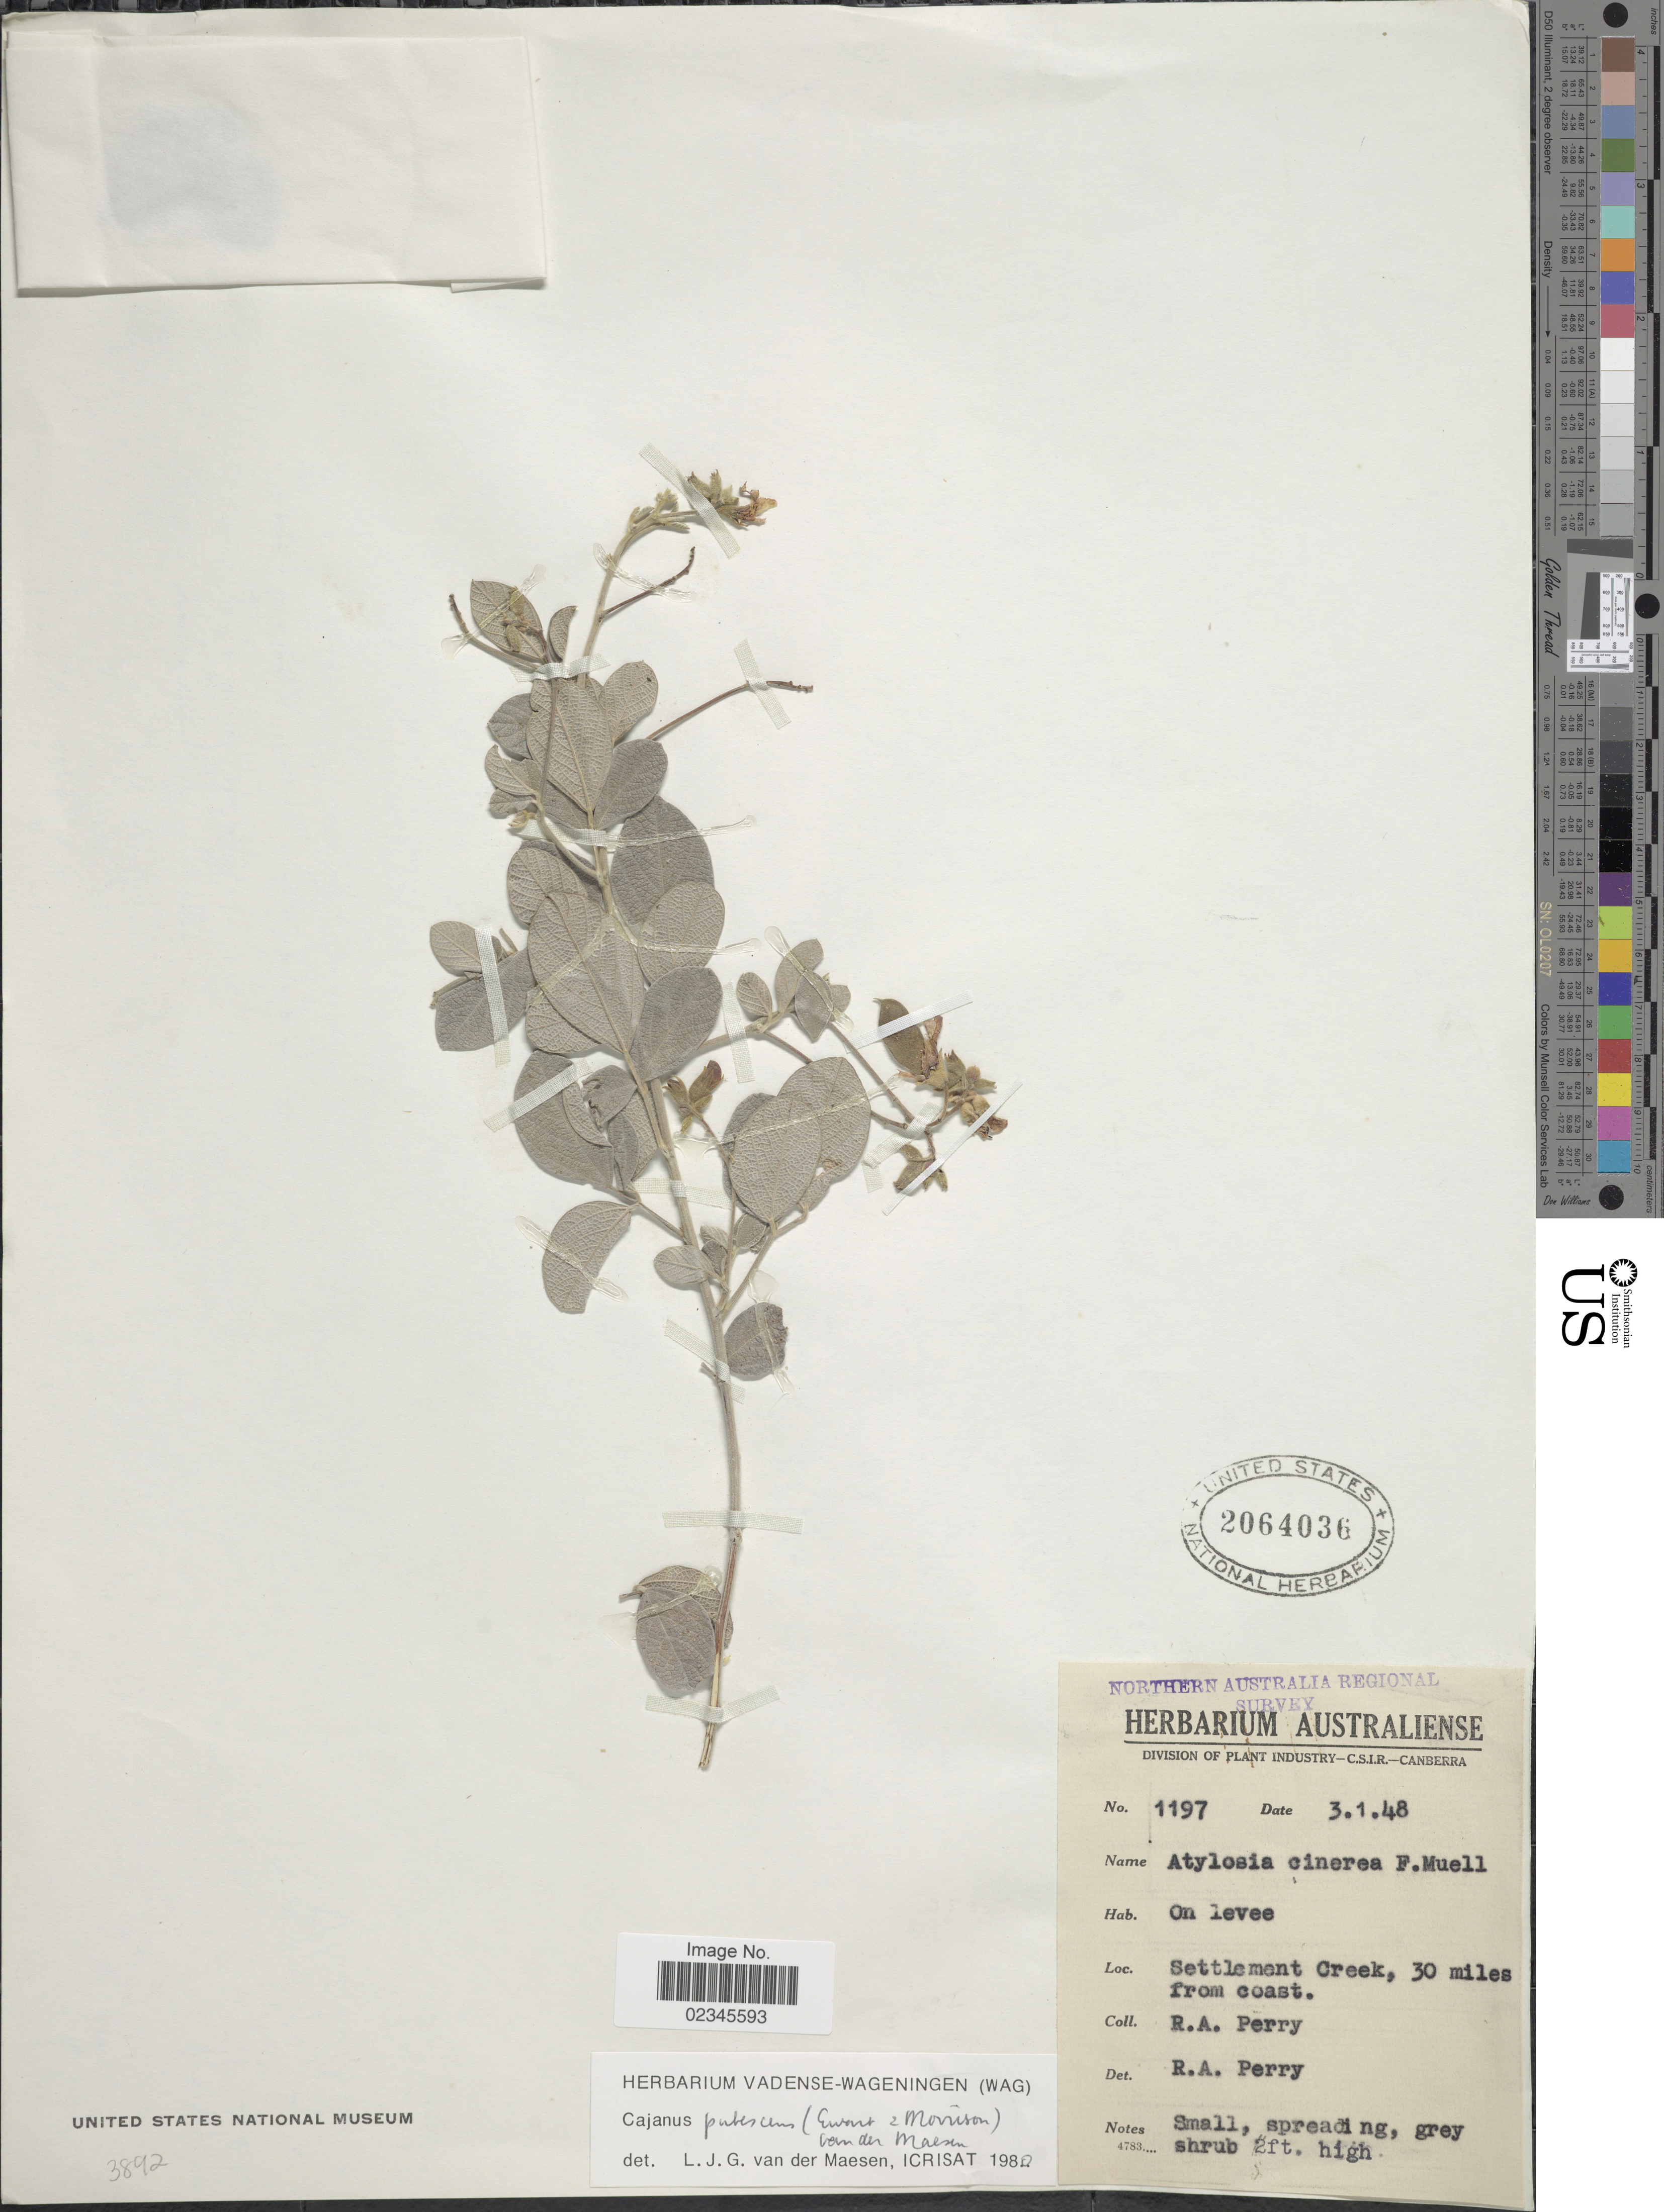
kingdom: Plantae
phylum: Tracheophyta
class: Magnoliopsida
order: Fabales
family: Fabaceae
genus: Cajanus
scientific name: Cajanus pubescens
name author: (Ewart & Morrison) Maesen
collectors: Perry, R. A.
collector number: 1197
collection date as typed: Transcribed d/m/y: 3/1/48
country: Australia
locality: Northern Australia. Settlement Creek, 30 miles from coast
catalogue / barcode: US 2064036